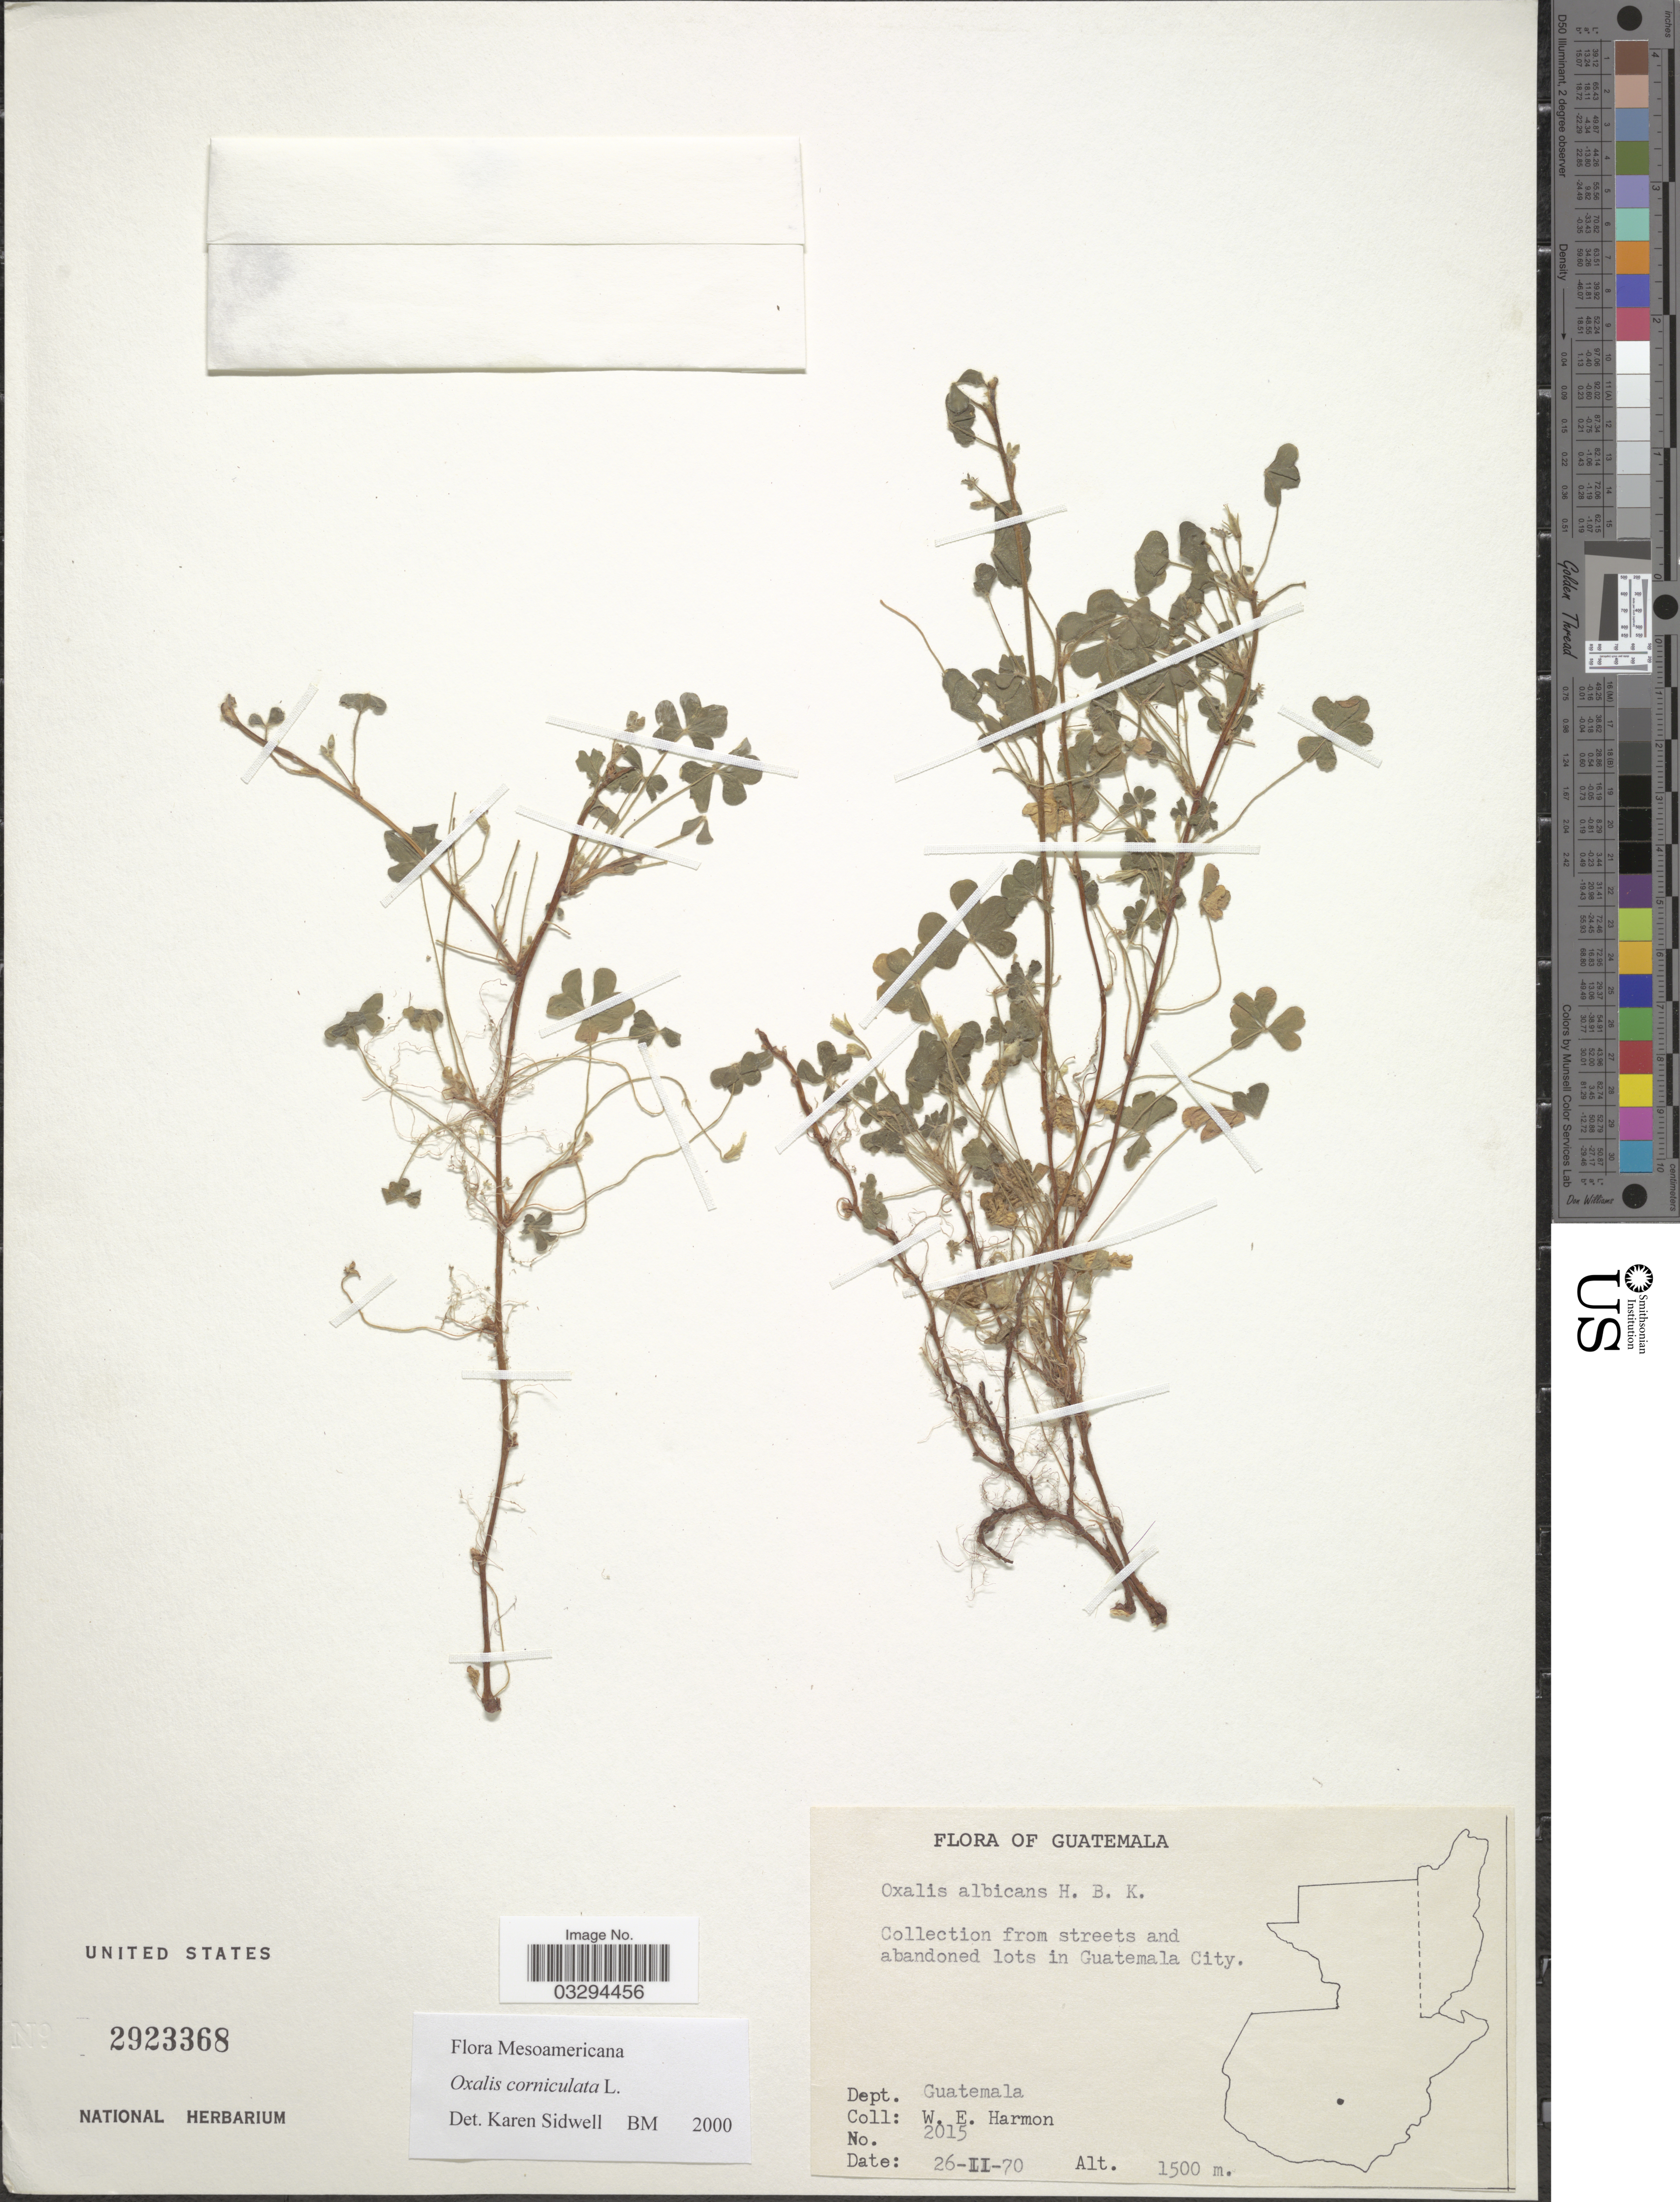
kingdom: Plantae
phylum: Tracheophyta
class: Magnoliopsida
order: Oxalidales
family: Oxalidaceae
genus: Oxalis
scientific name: Oxalis corniculata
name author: L.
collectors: W. E. Harmon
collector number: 2015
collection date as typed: Transcribed d/m/y: 26/2/70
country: Guatemala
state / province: Guatemala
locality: From streets and abandoned lots in Guatemala City. Dept. Guatemala.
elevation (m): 1500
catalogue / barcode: US 2923368